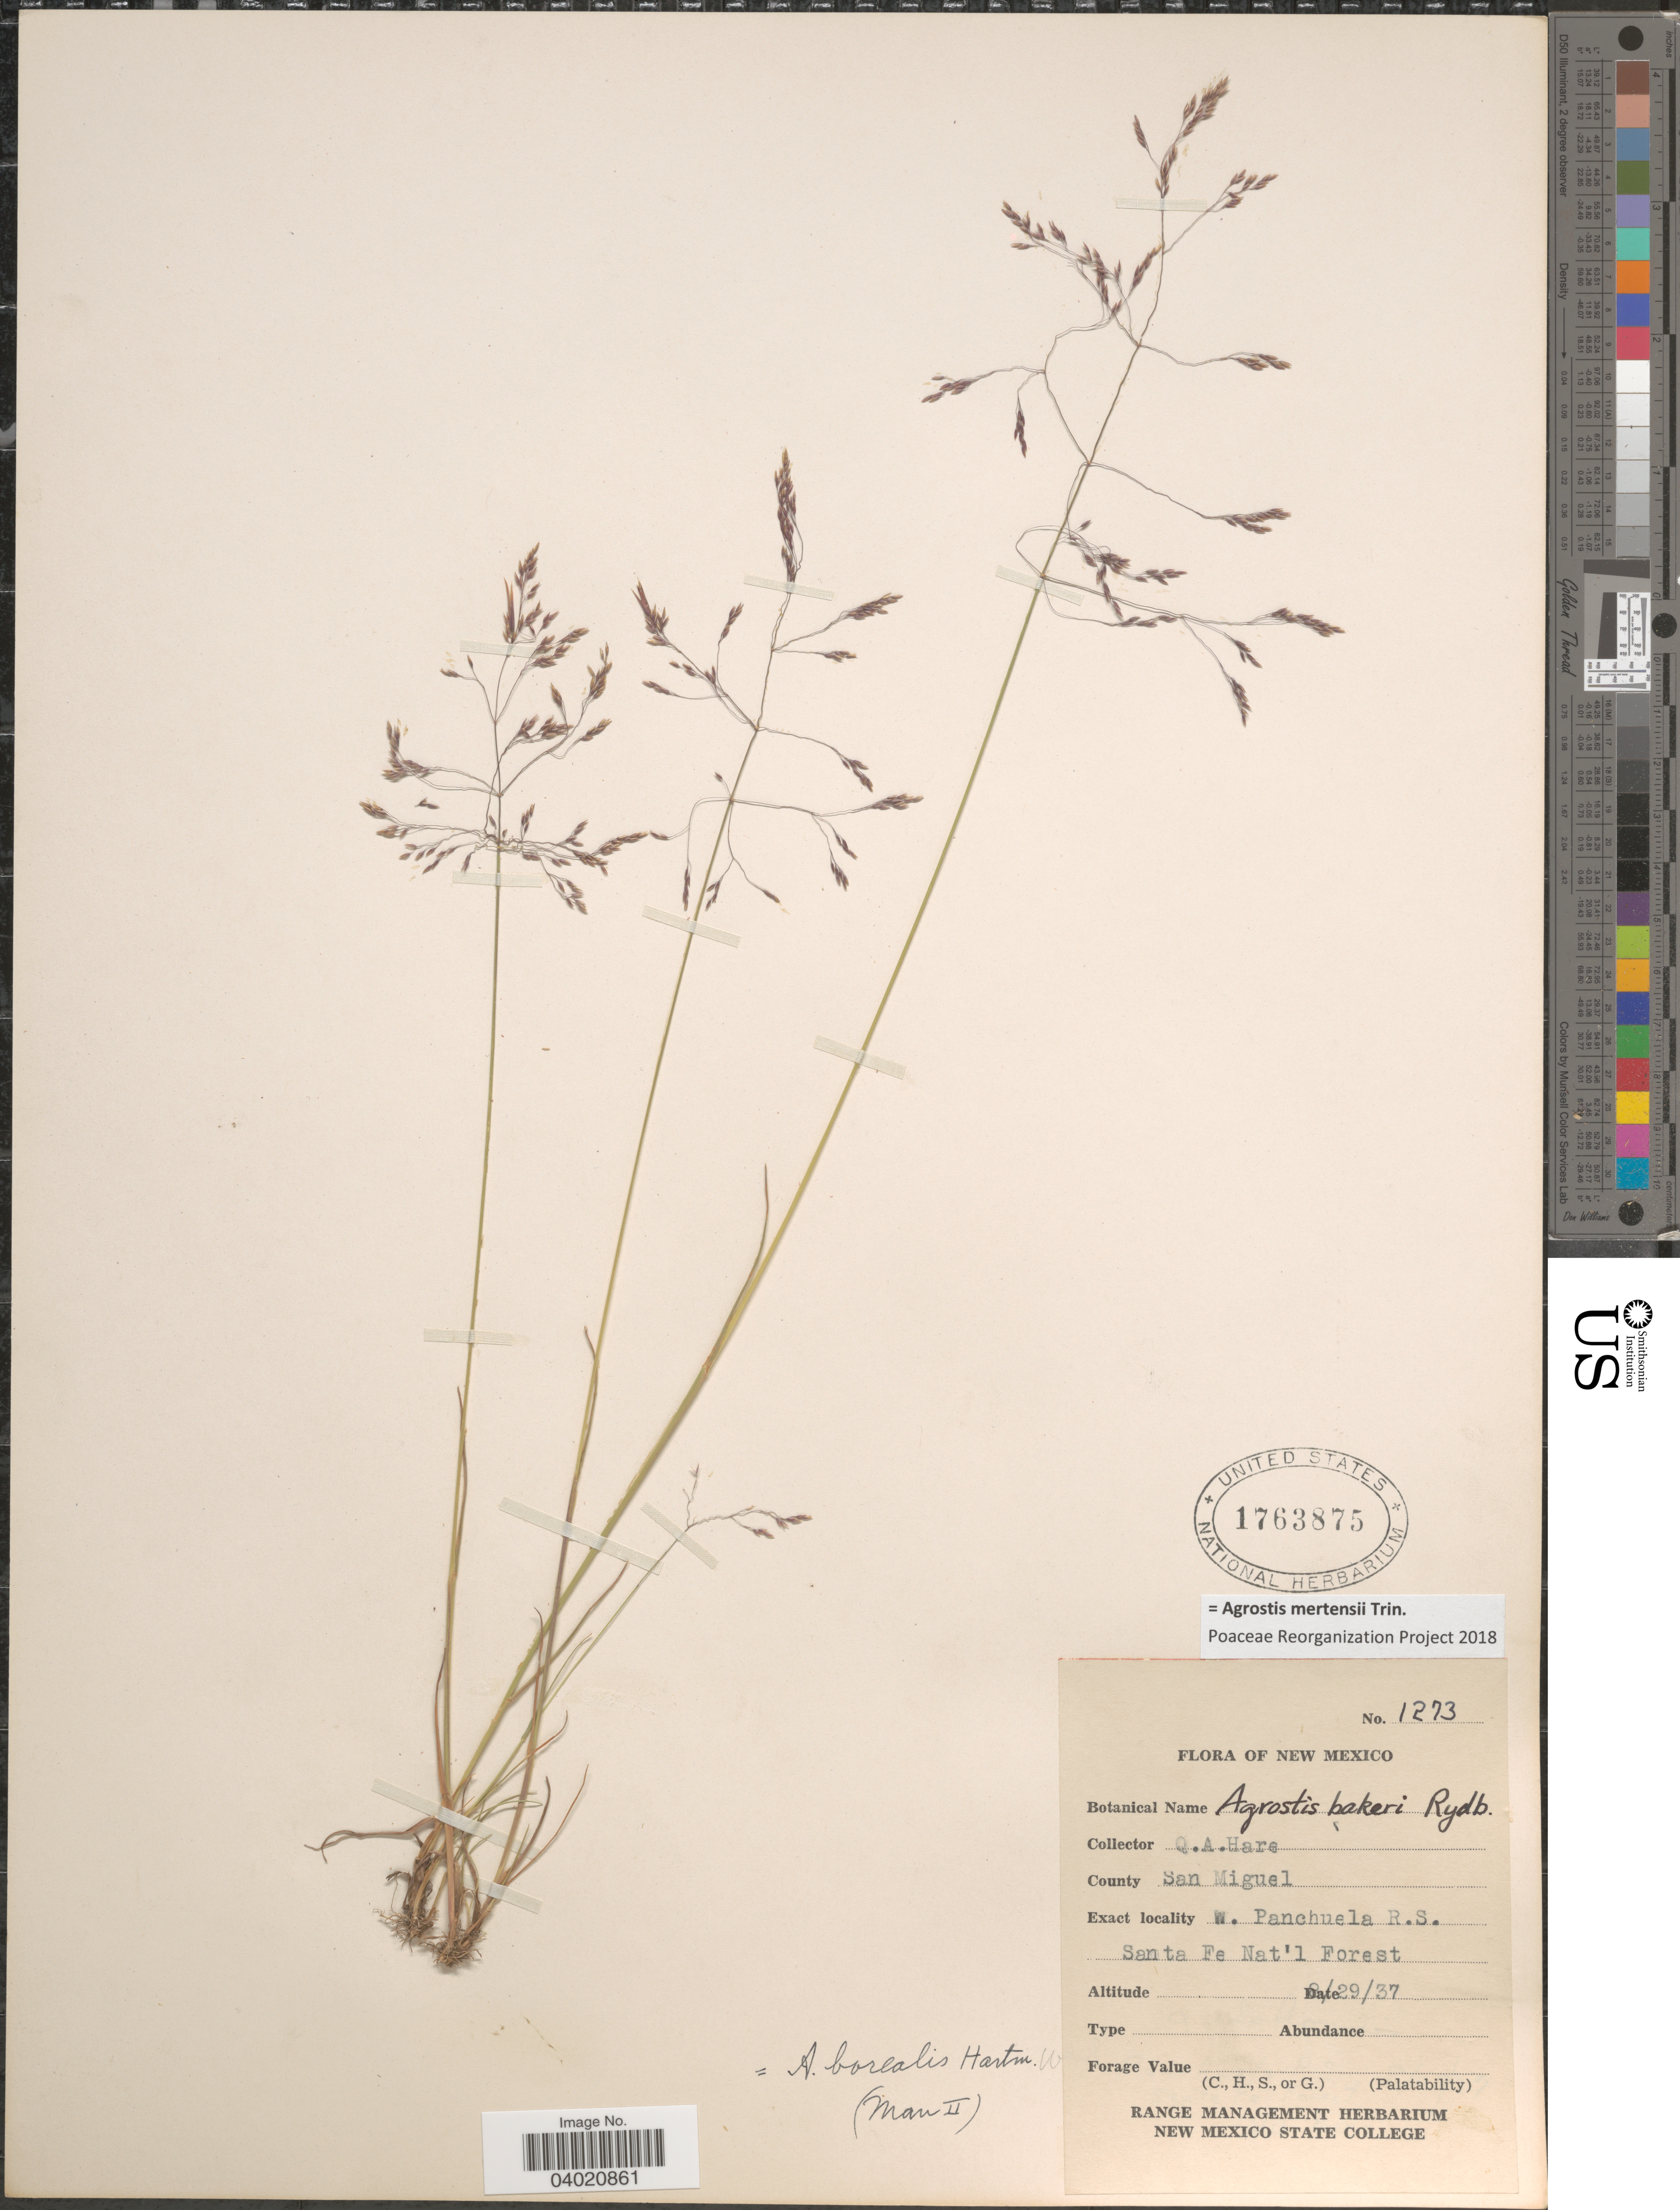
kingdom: Plantae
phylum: Tracheophyta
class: Liliopsida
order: Poales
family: Poaceae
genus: Agrostis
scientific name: Agrostis mertensii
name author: Trin.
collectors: Q. Hare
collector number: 1273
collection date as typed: Transcribed d/m/y: 29/8/37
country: United States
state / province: New Mexico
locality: County San MIguel. W. Panchuela R.S. Santa Fe Nat'l Forest.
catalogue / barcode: US 1763875